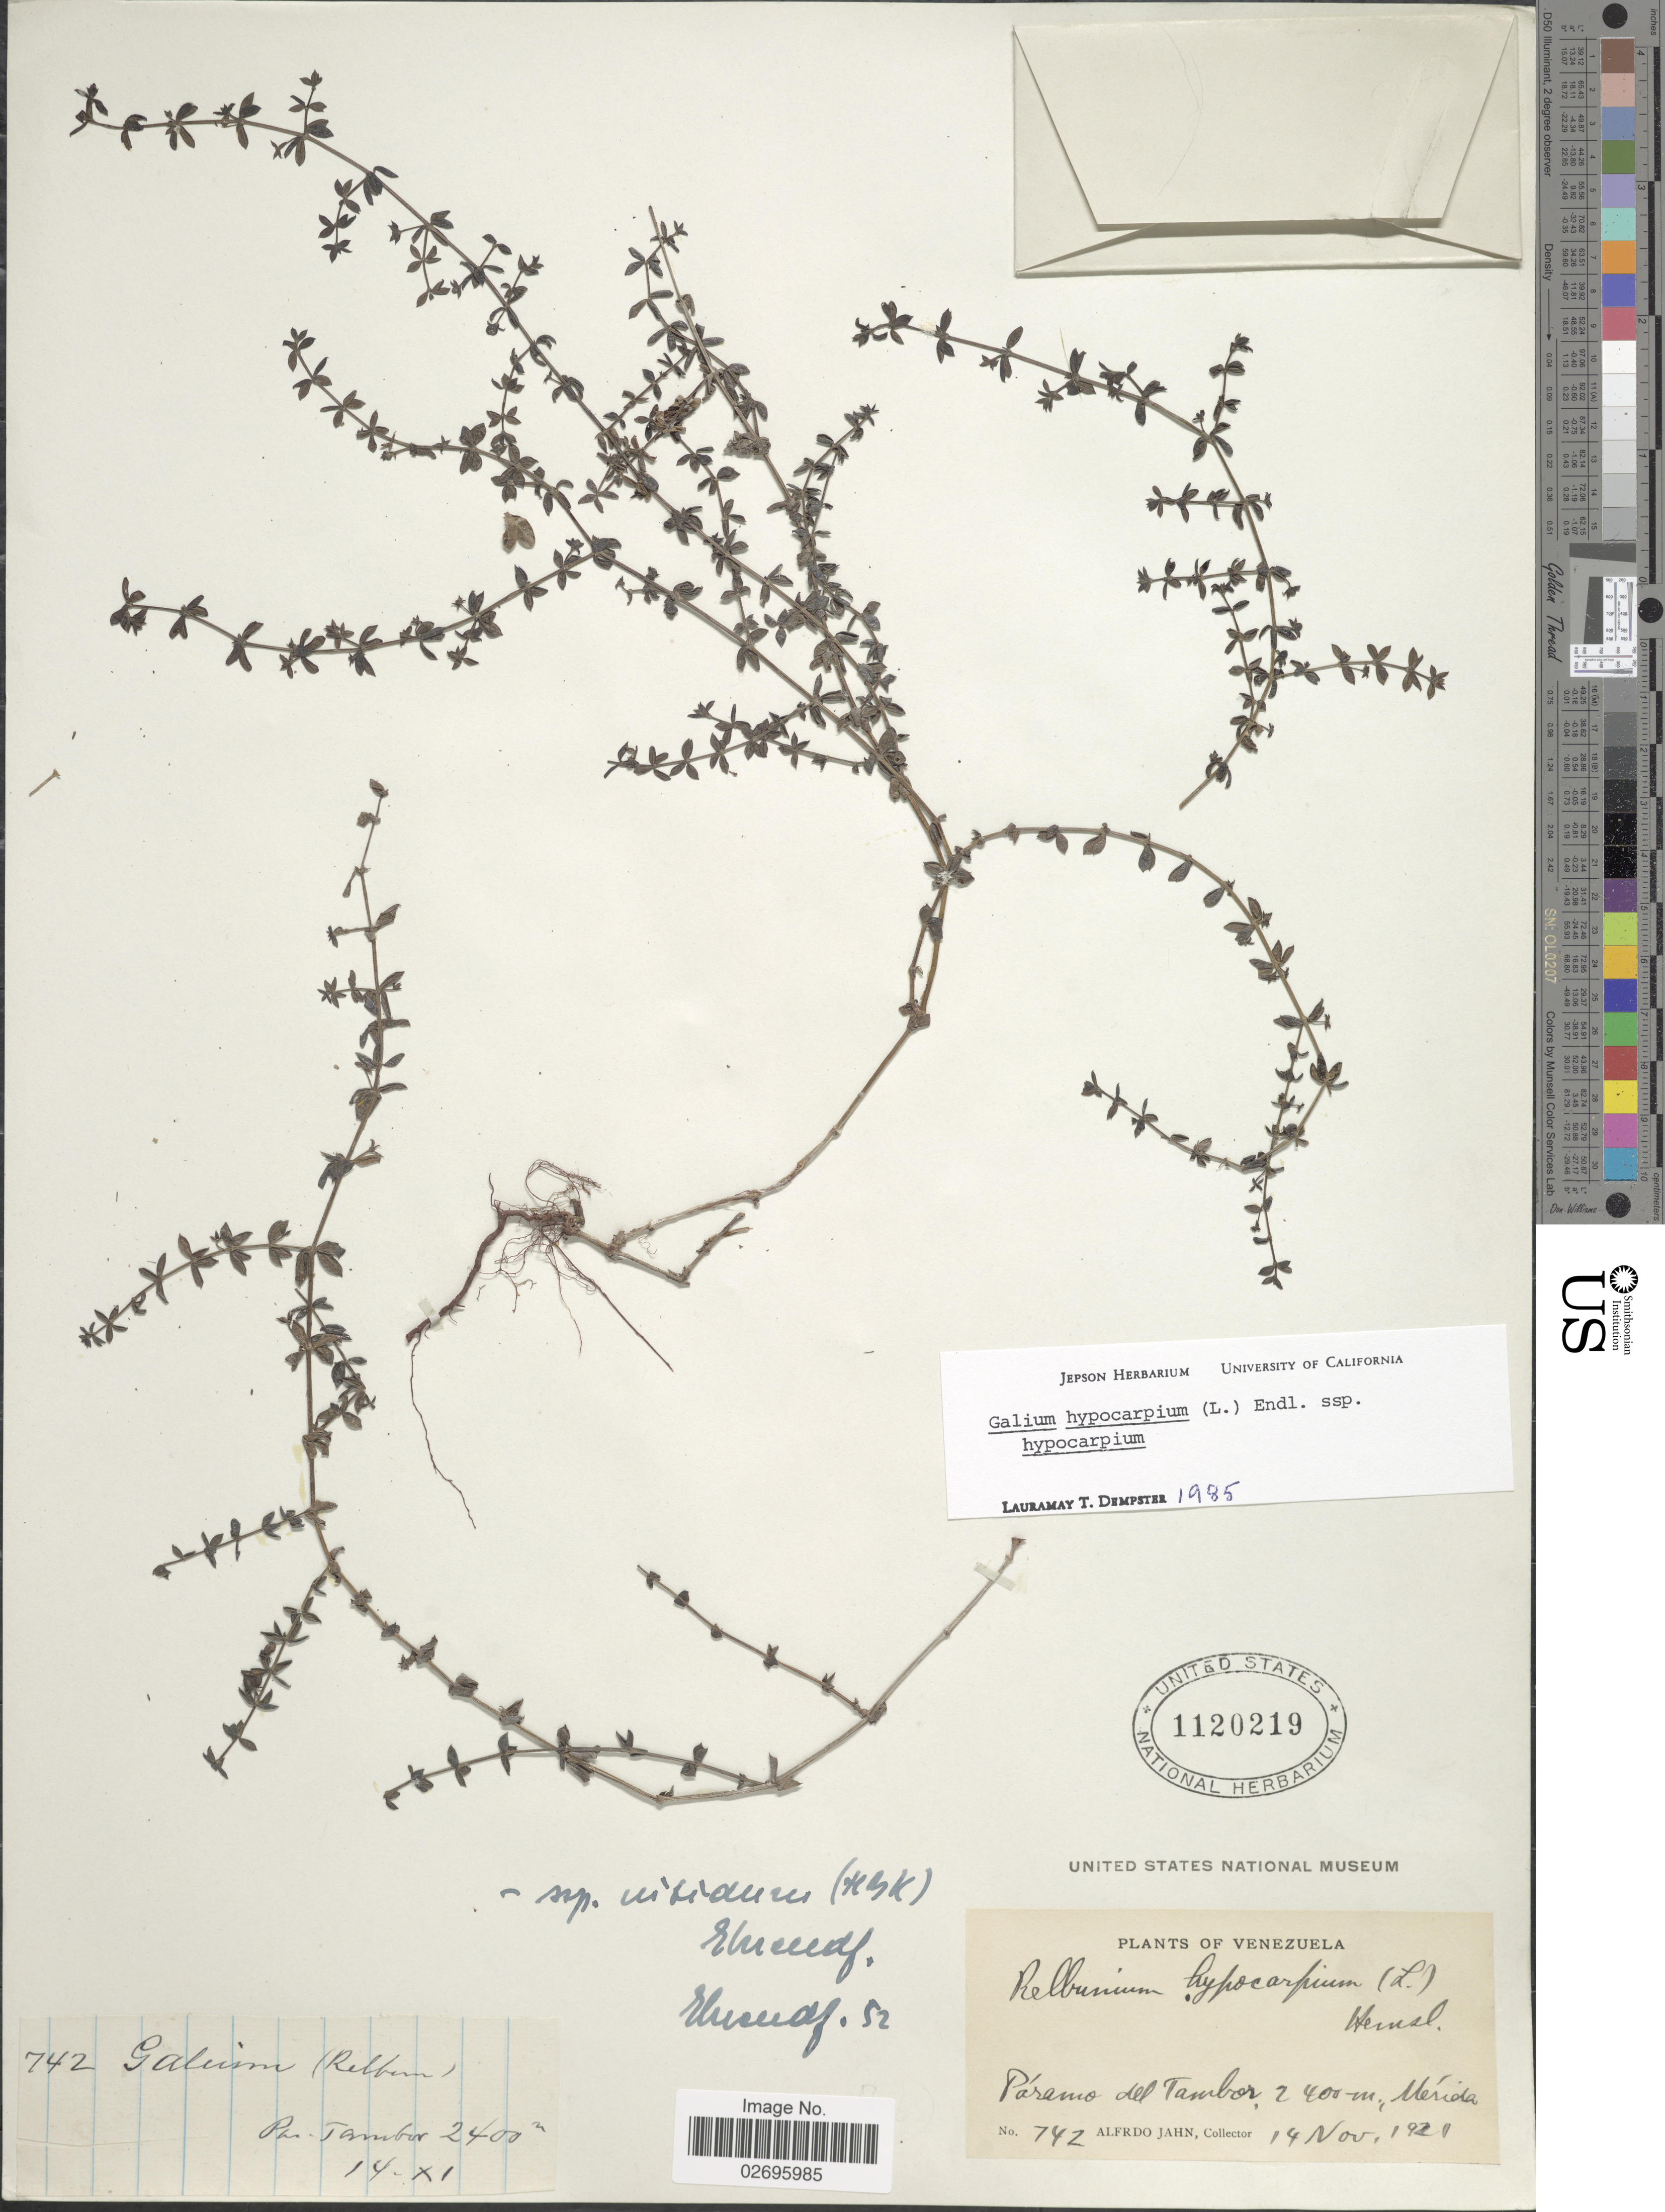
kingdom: Plantae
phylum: Tracheophyta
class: Magnoliopsida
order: Gentianales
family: Rubiaceae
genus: Galium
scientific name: Galium hypocarpium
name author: (L.) Endl. ex Griseb.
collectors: A. Jahn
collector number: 742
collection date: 1921-11-14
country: Venezuela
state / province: Mérida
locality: Páramo del Tambor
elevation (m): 2400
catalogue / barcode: US 1120219